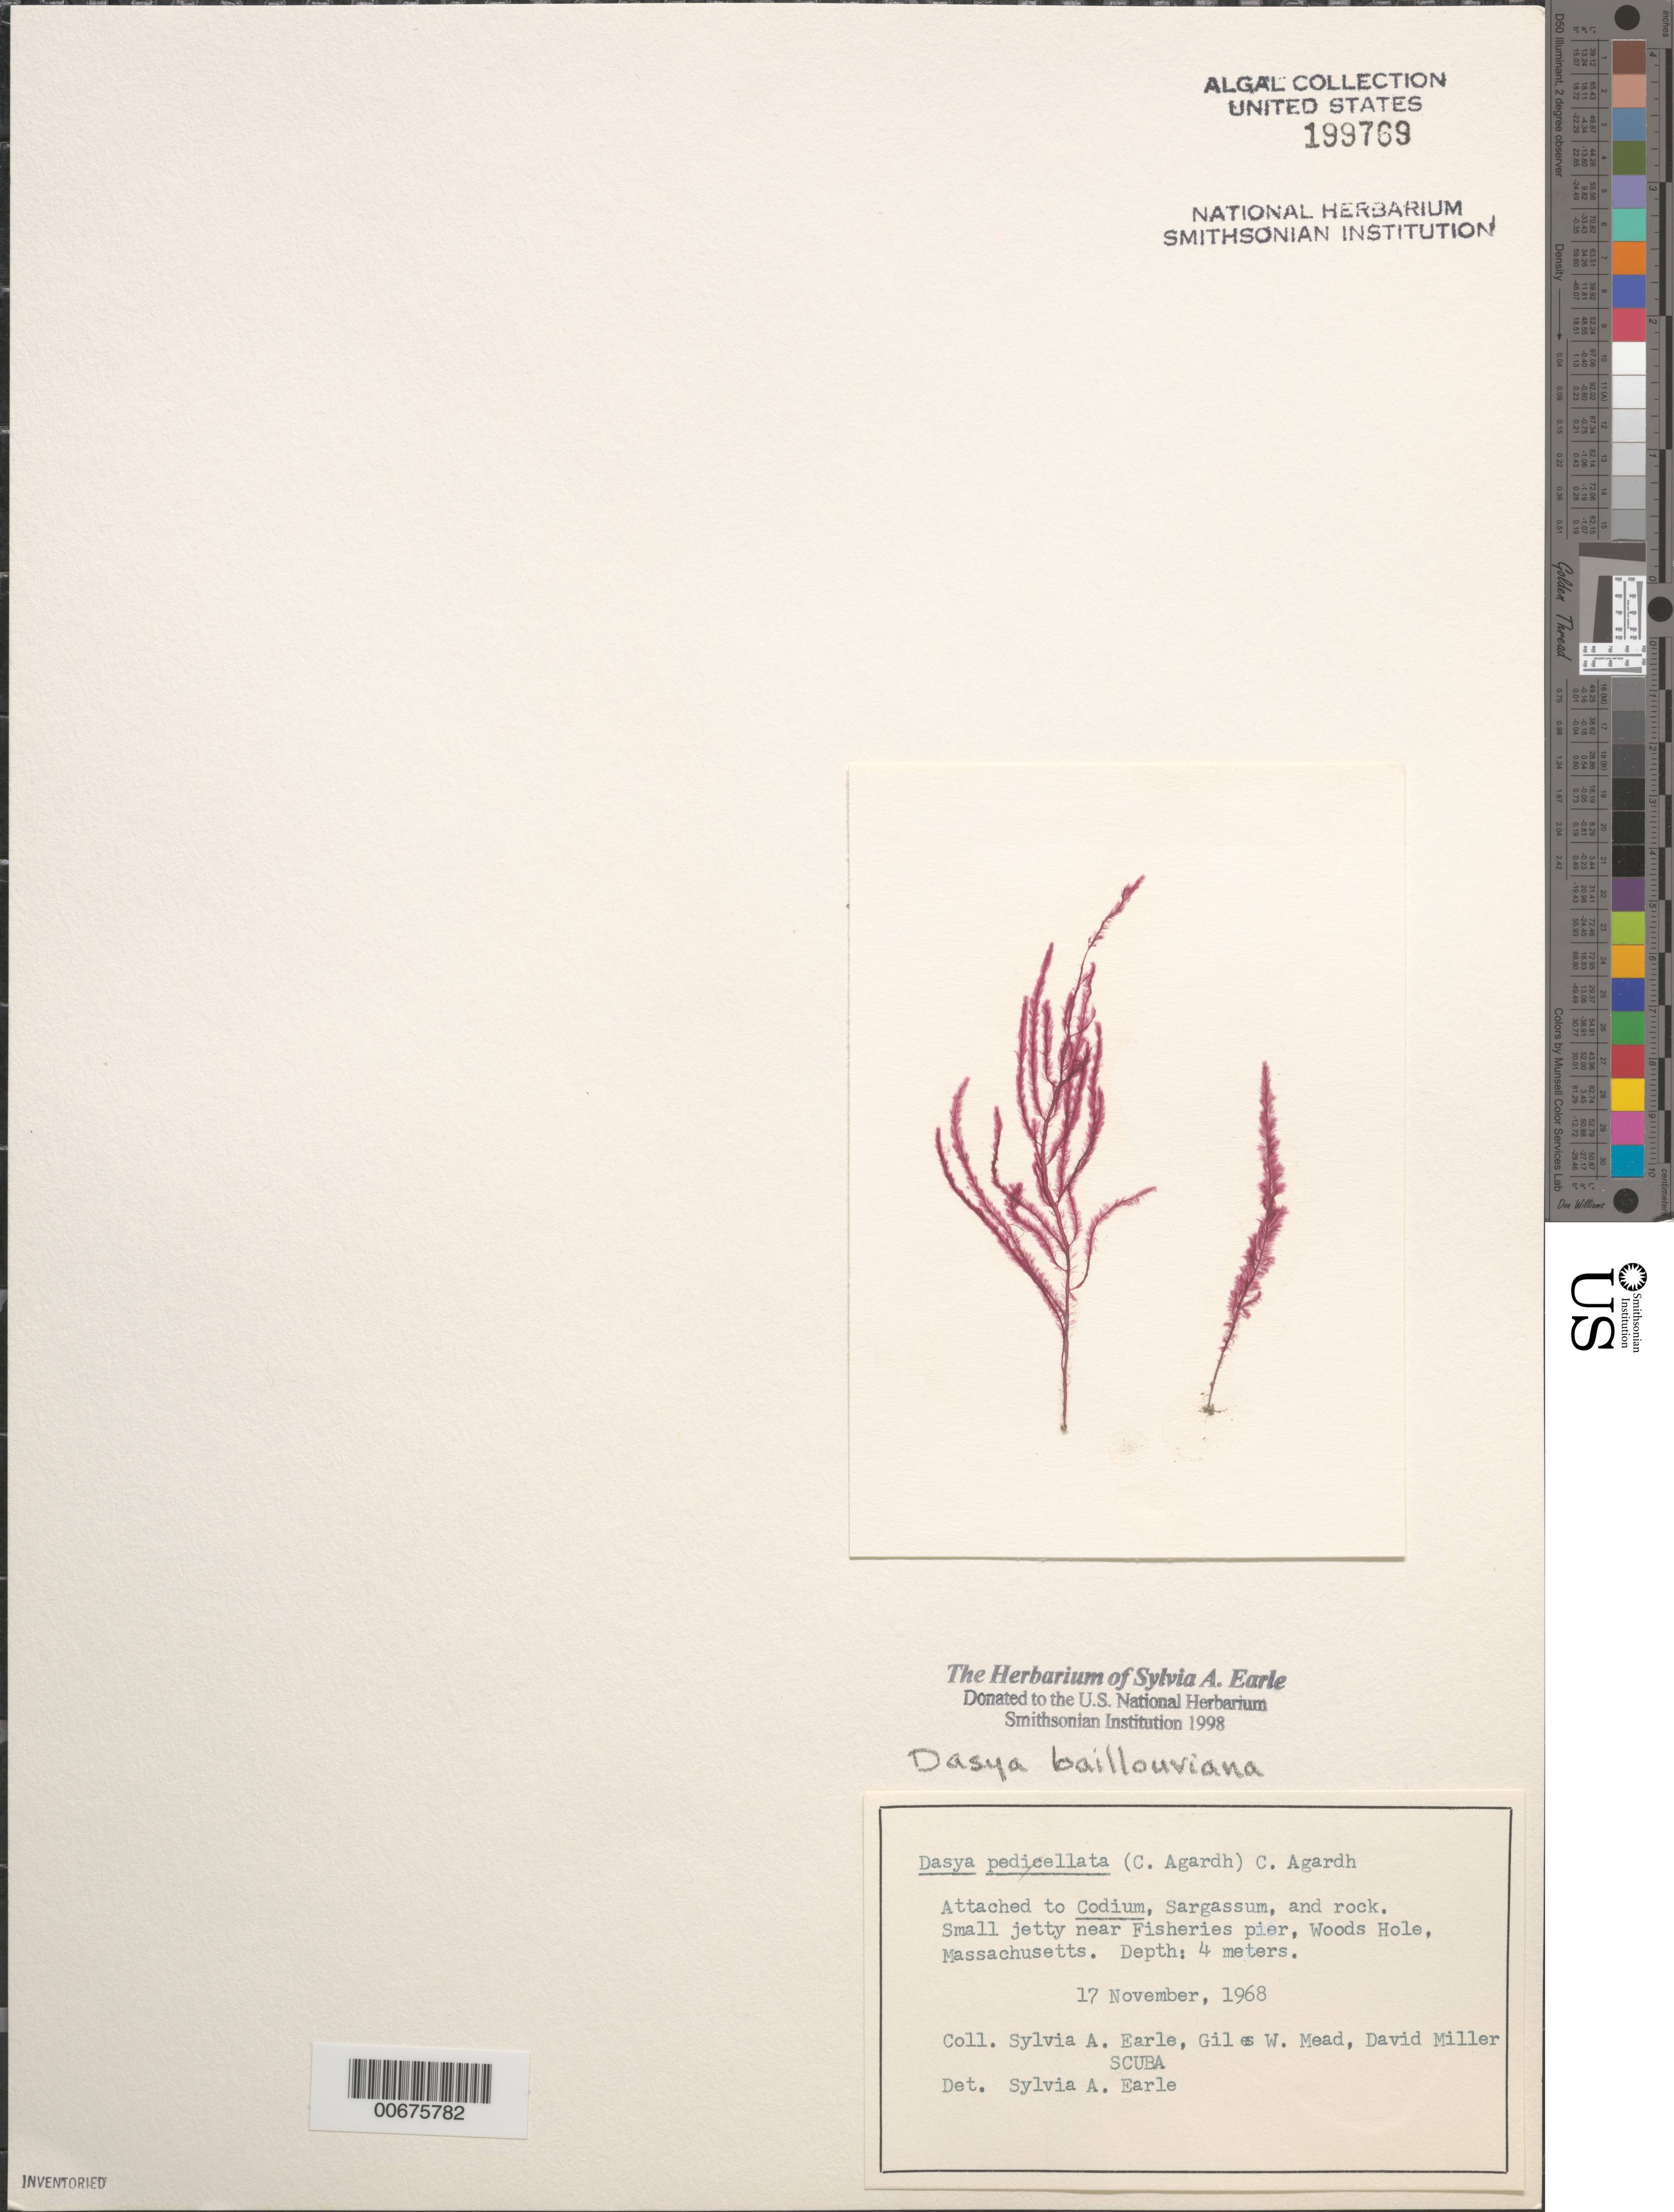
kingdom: Plantae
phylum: Rhodophyta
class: Florideophyceae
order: Ceramiales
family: Dasyaceae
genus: Dasya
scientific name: Dasya pedicellata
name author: (C. Agardh) C. Agardh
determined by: Algae name updating Project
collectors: S. A. Earle, G. W. Mead & D. Miller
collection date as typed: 17 Nov 1968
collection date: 1968-11-17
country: United States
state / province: Massachusetts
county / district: Barnstable County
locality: Woods Hole, jetty near Fisheries pier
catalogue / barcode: US 199769